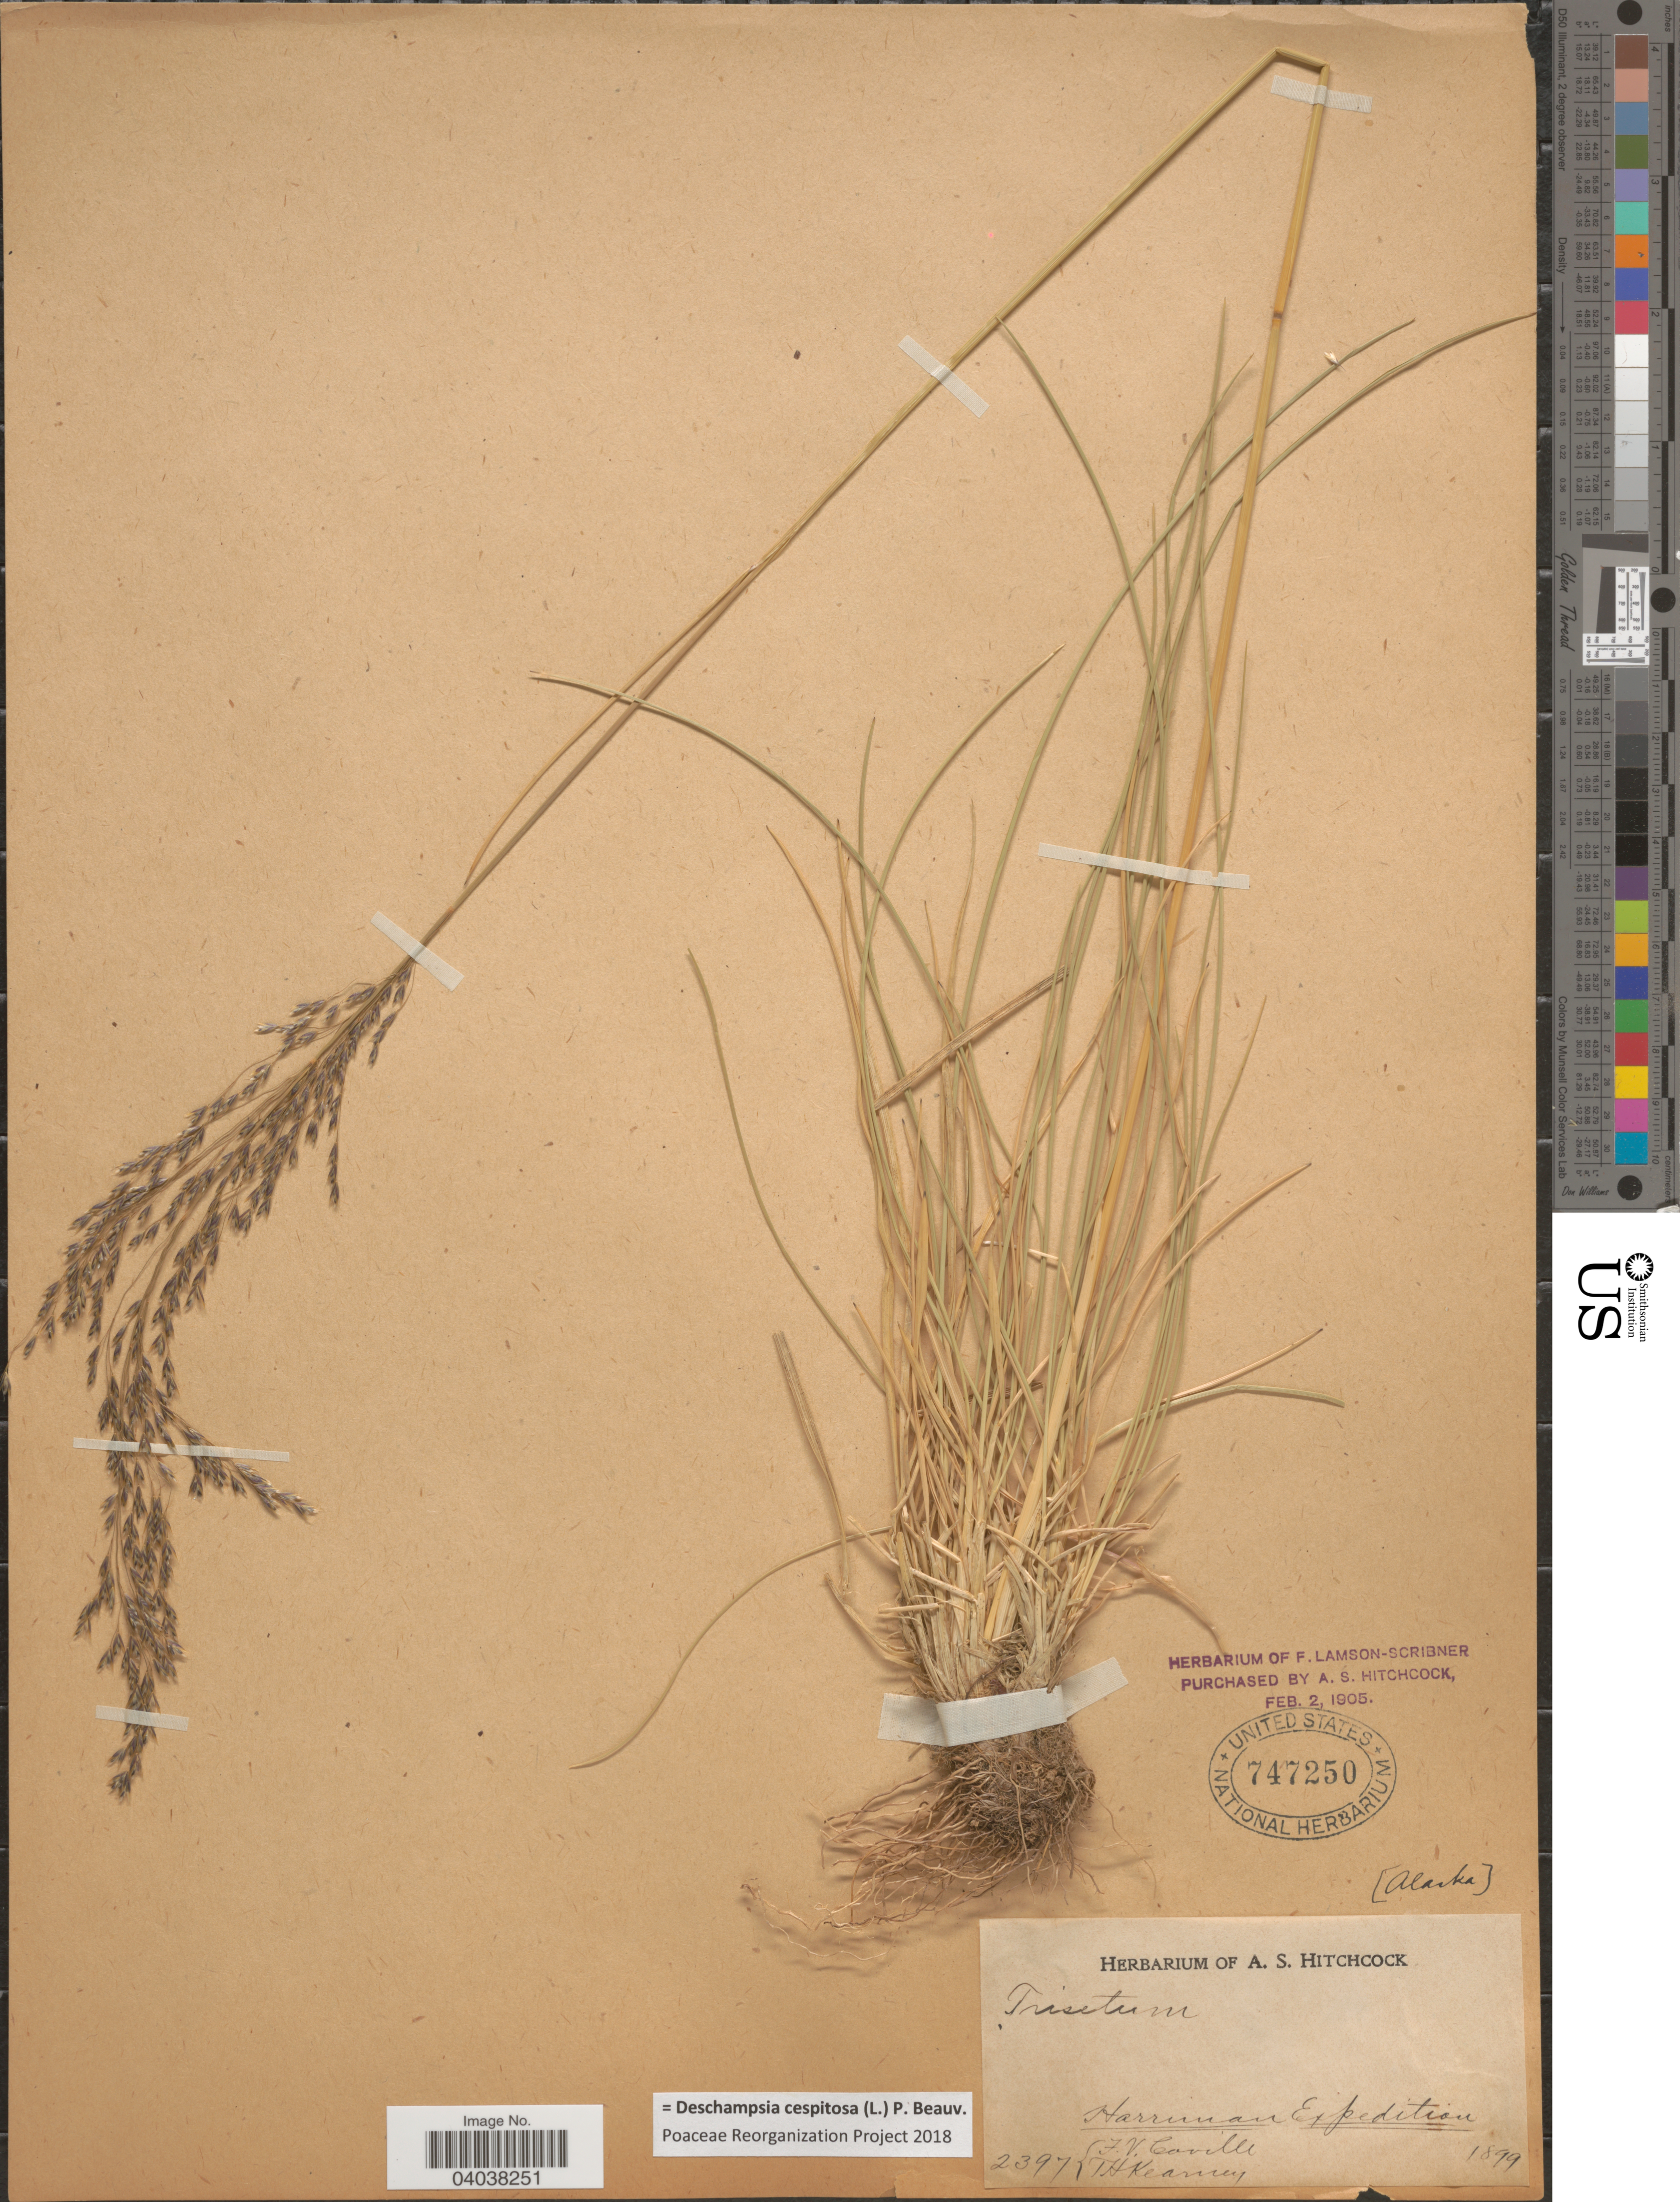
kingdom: Plantae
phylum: Tracheophyta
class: Liliopsida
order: Poales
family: Poaceae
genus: Deschampsia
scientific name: Deschampsia cespitosa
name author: (L.) P. Beauv.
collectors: F. V. Coville & T. H. Kearney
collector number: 2397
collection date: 1899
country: United States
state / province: Alaska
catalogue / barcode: US 747250